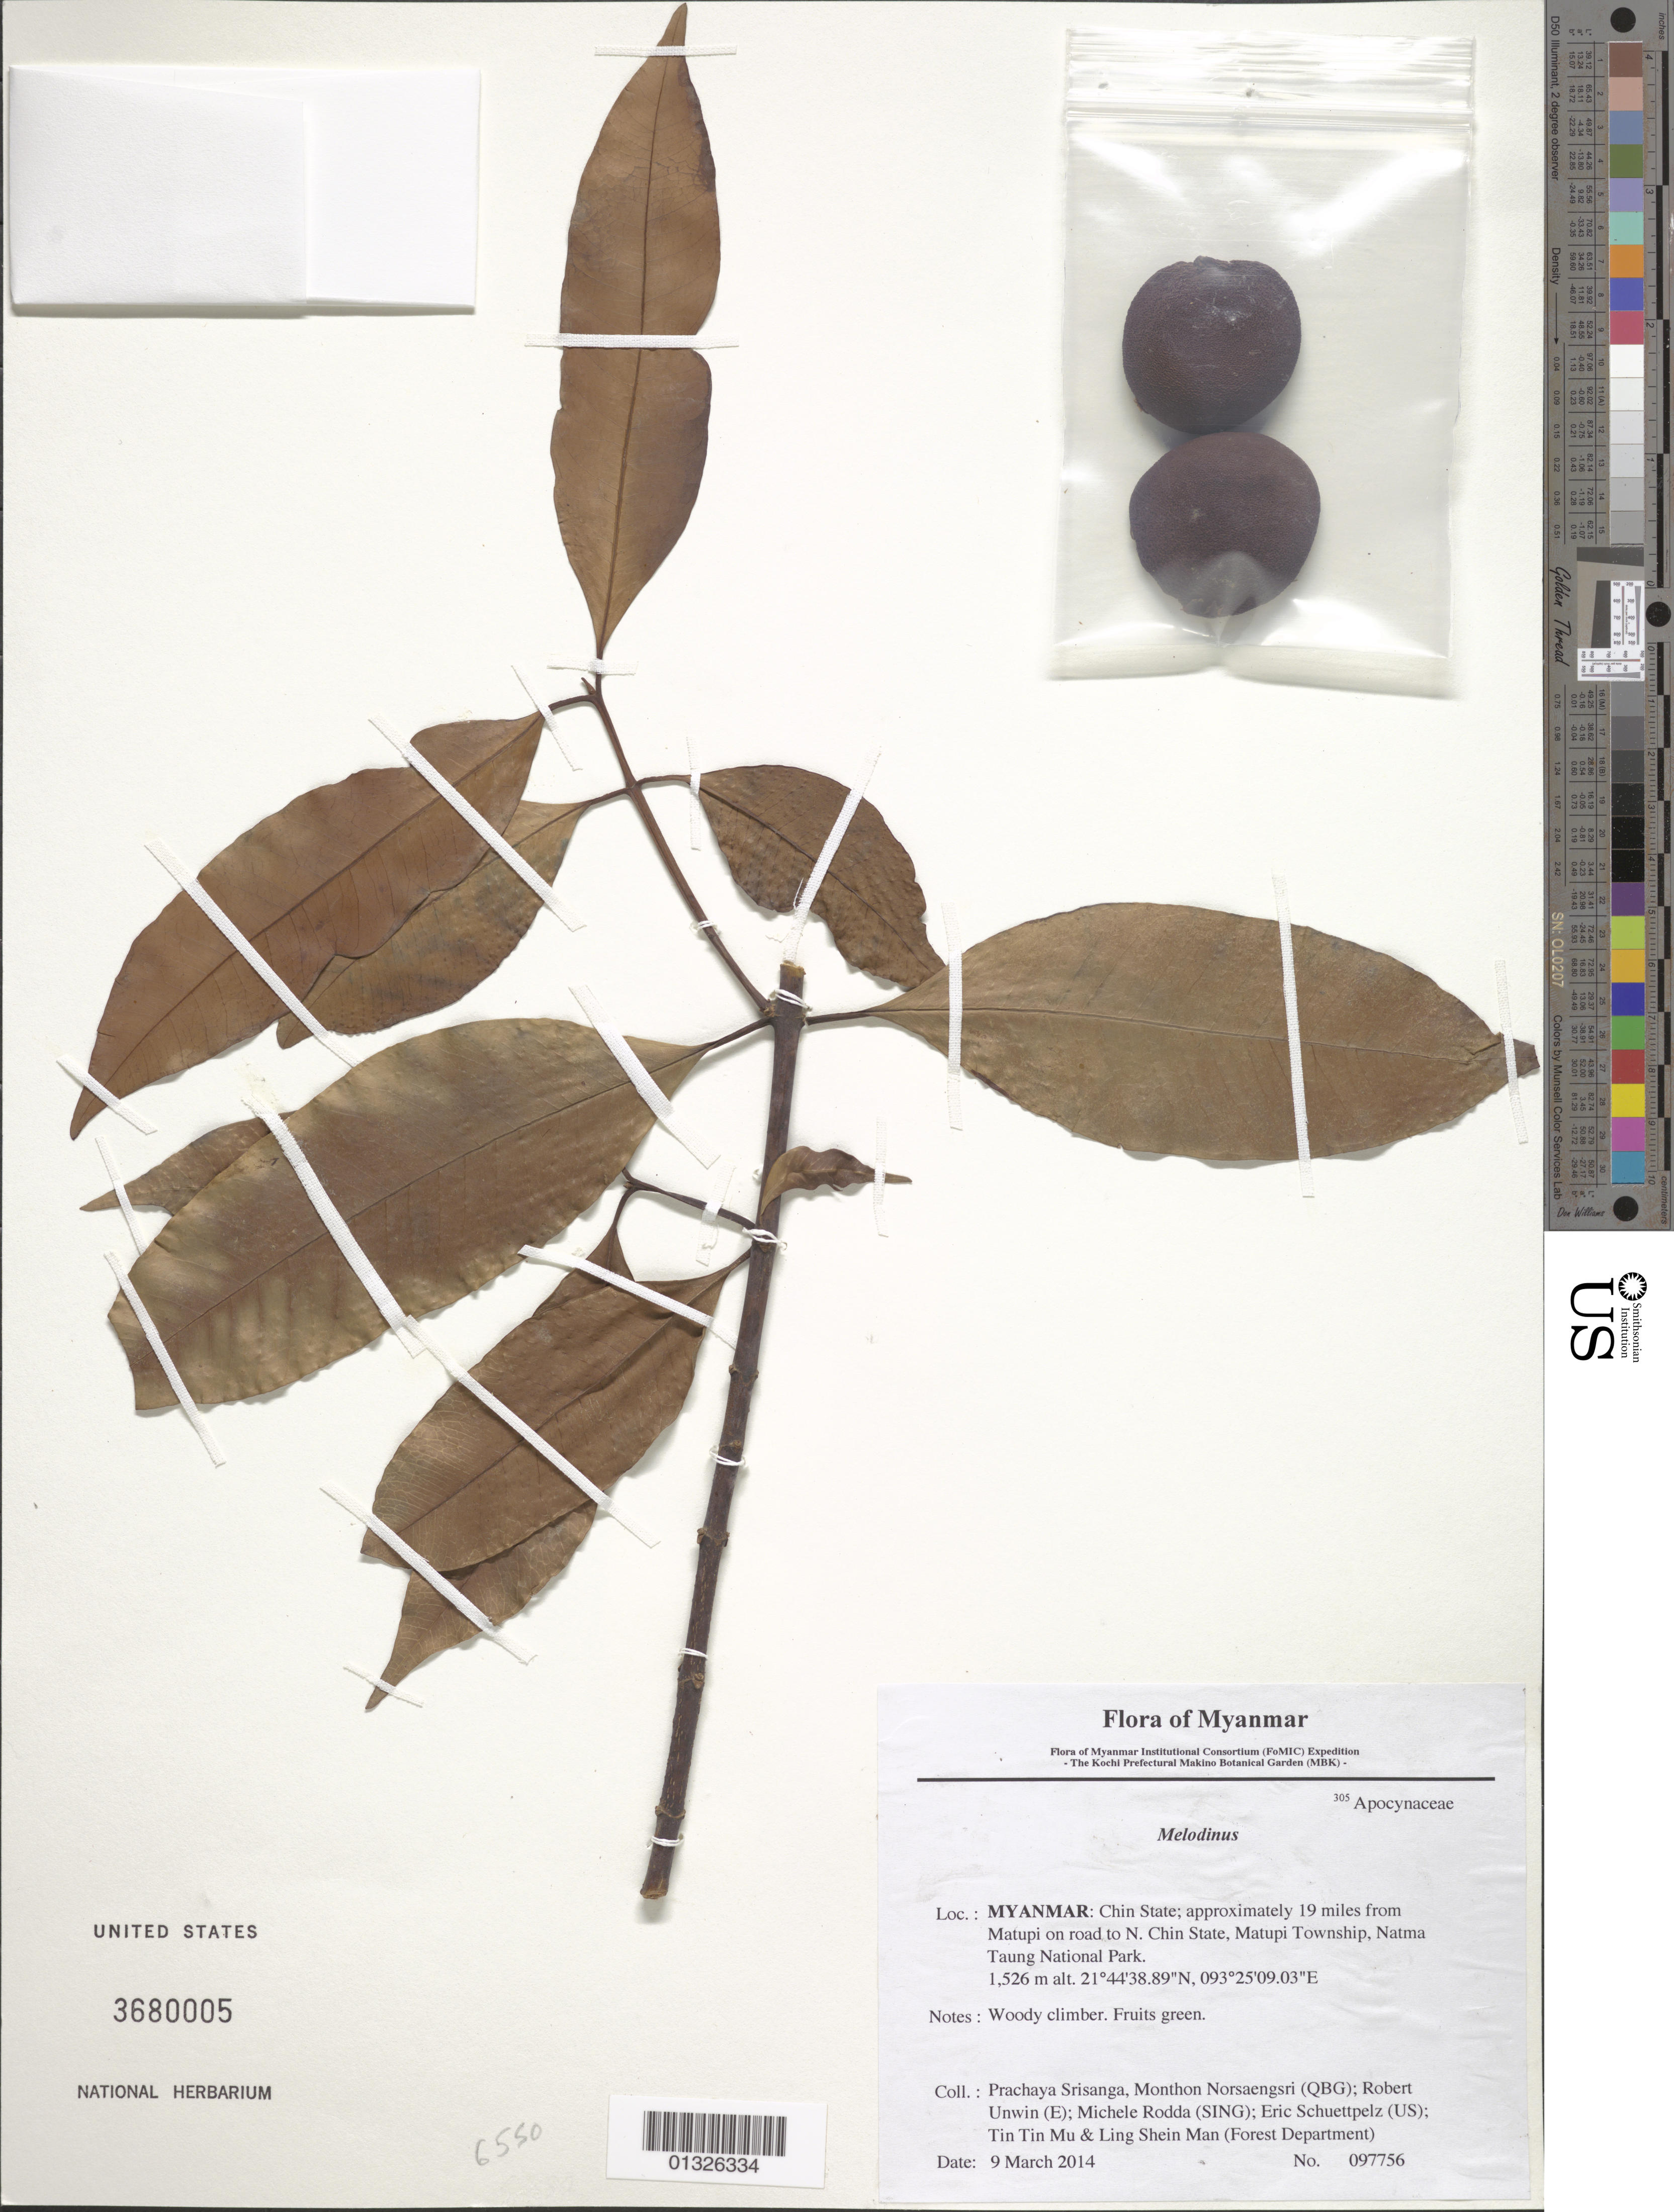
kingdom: Plantae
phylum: Tracheophyta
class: Magnoliopsida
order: Gentianales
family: Apocynaceae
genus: Melodinus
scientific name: Melodinus sp.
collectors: P. Srisanga, M. Norsaengsri, R. Unwin, M. Rodda, E. Schuettpelz, Tin Tin Mu & Ling Shein Man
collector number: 97756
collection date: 2014-03-09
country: Myanmar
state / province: Chin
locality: Approximately 19 miles from Matupi on road to N. Chin State, Matupi Township, Natma Taung National Park.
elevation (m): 1526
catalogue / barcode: US 3680005